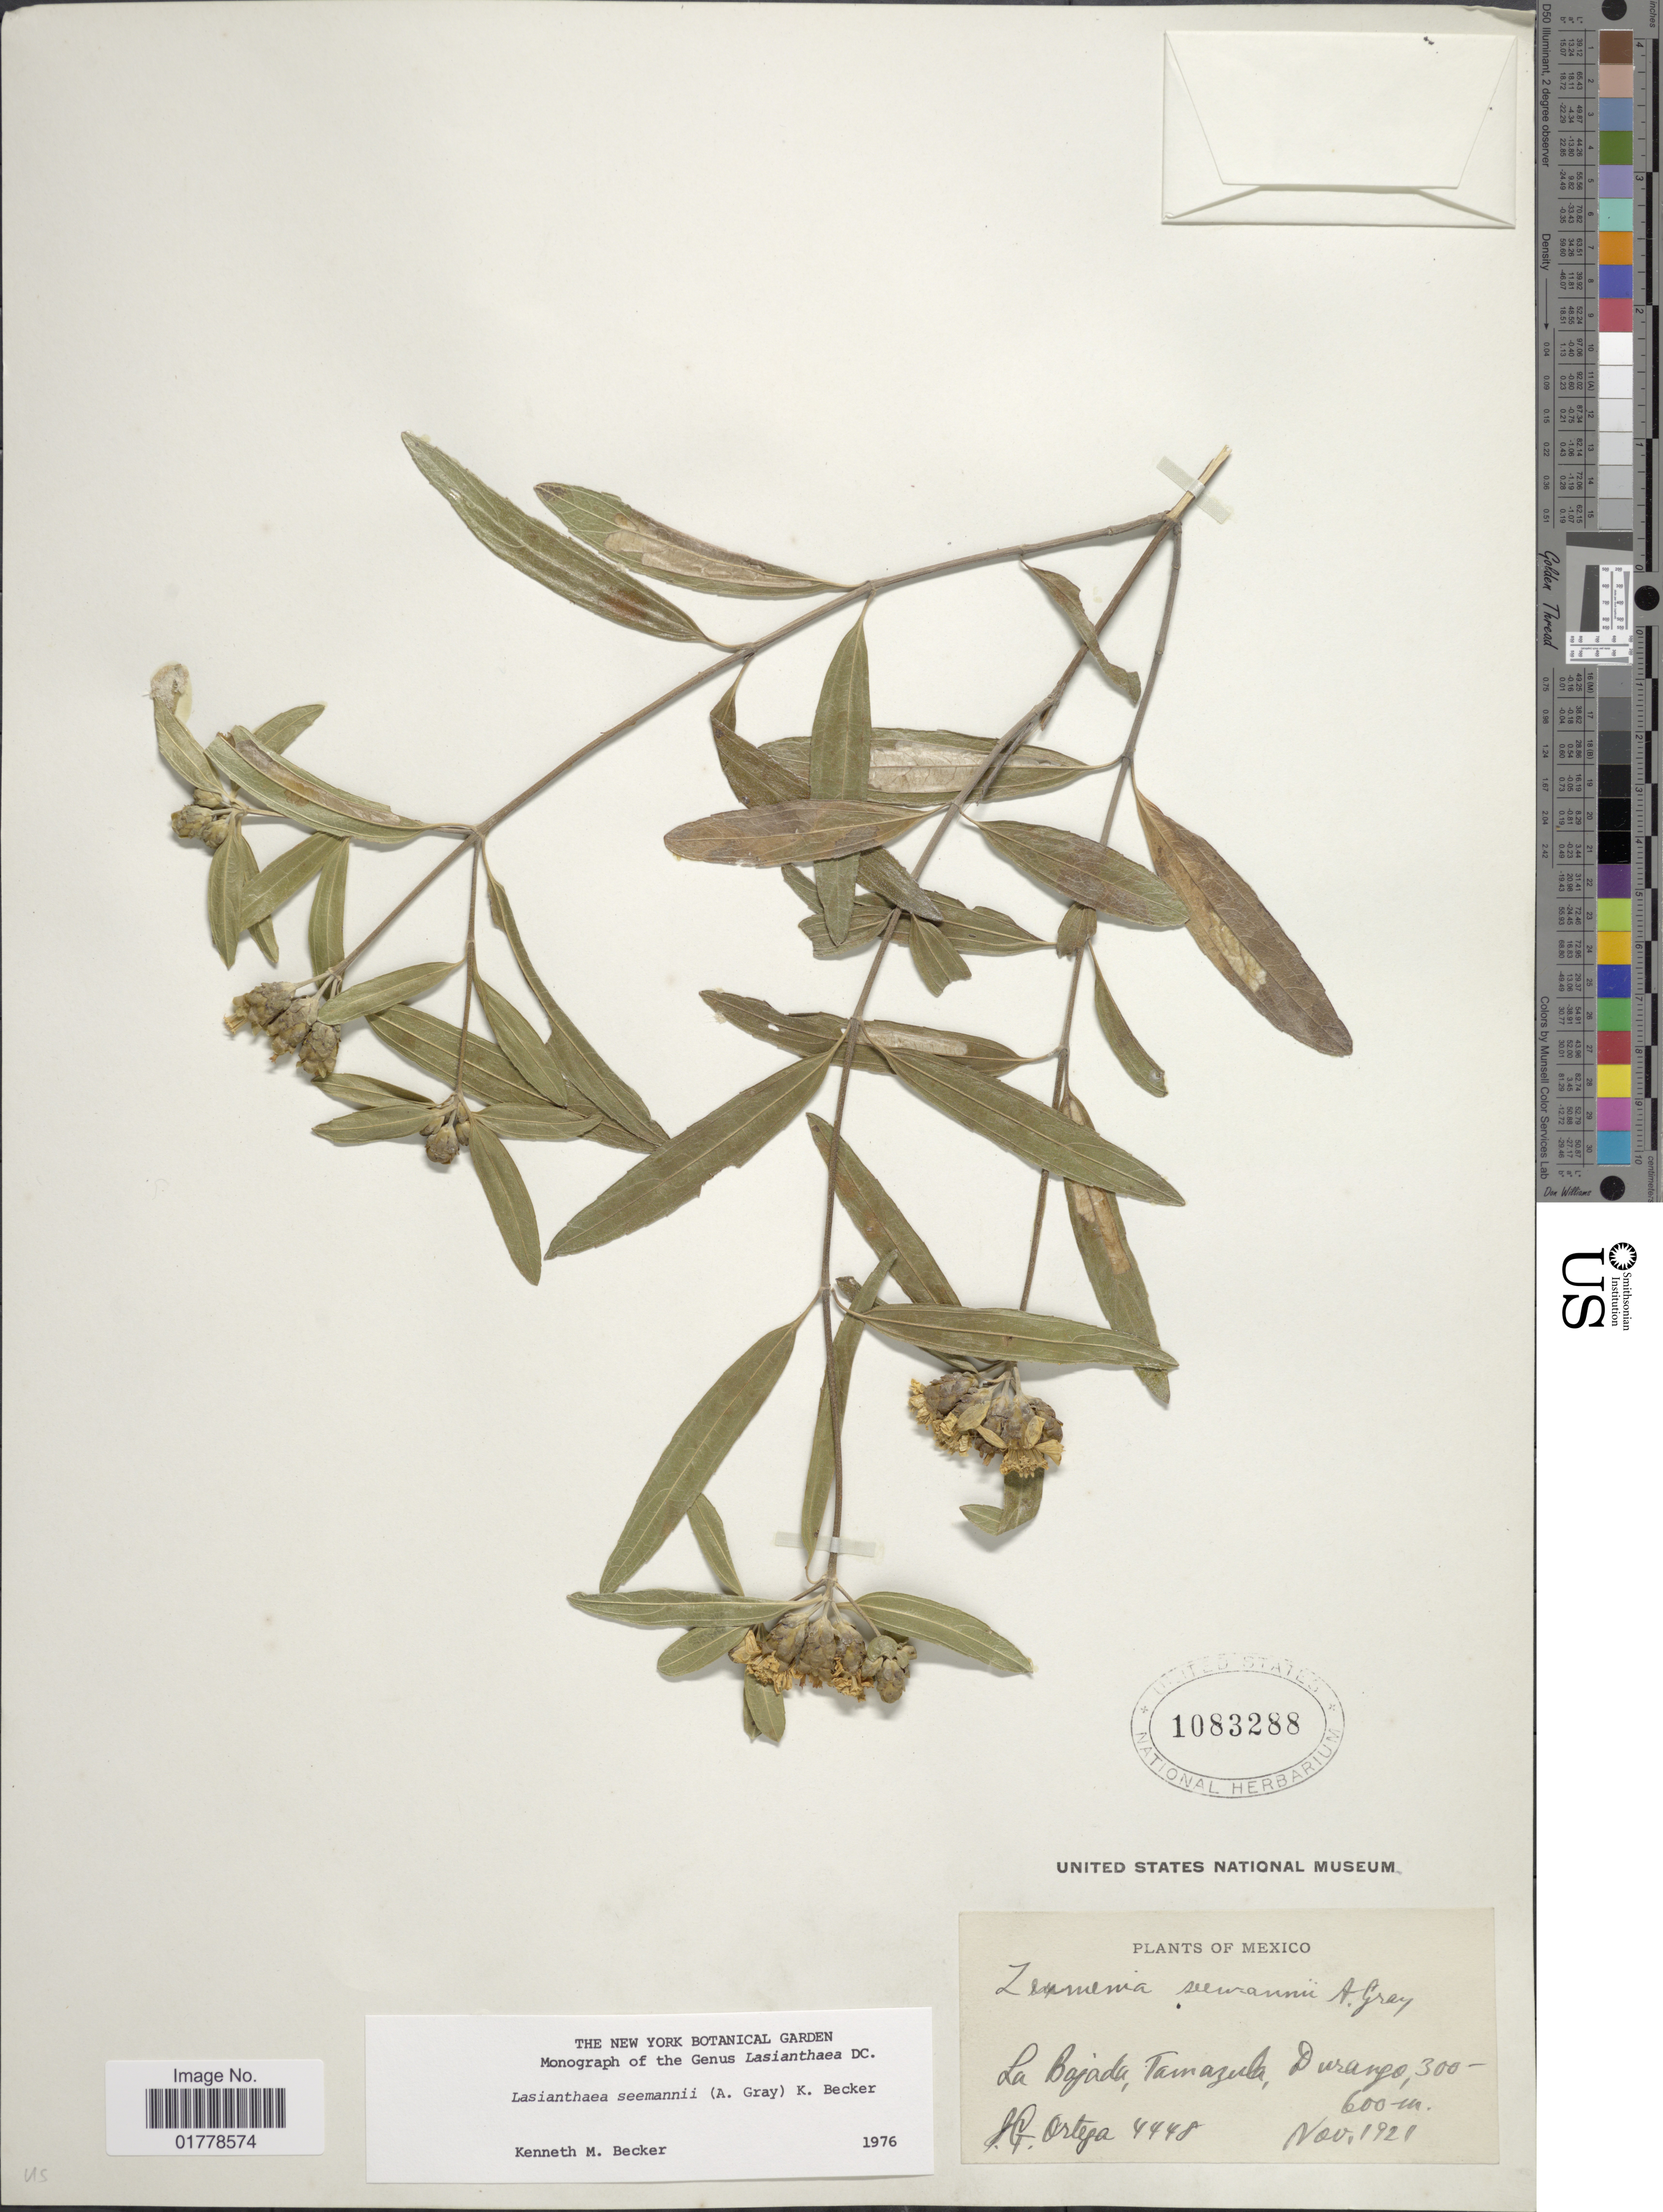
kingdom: Plantae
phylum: Tracheophyta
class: Magnoliopsida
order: Asterales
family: Asteraceae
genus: Lasianthaea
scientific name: Lasianthaea seemannii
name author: (A. Gray) K.M. Becker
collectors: J. Ortega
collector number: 4448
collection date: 1921-11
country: Mexico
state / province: Durango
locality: La Bajada, Tamazula, Durango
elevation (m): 300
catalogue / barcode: US 1083288